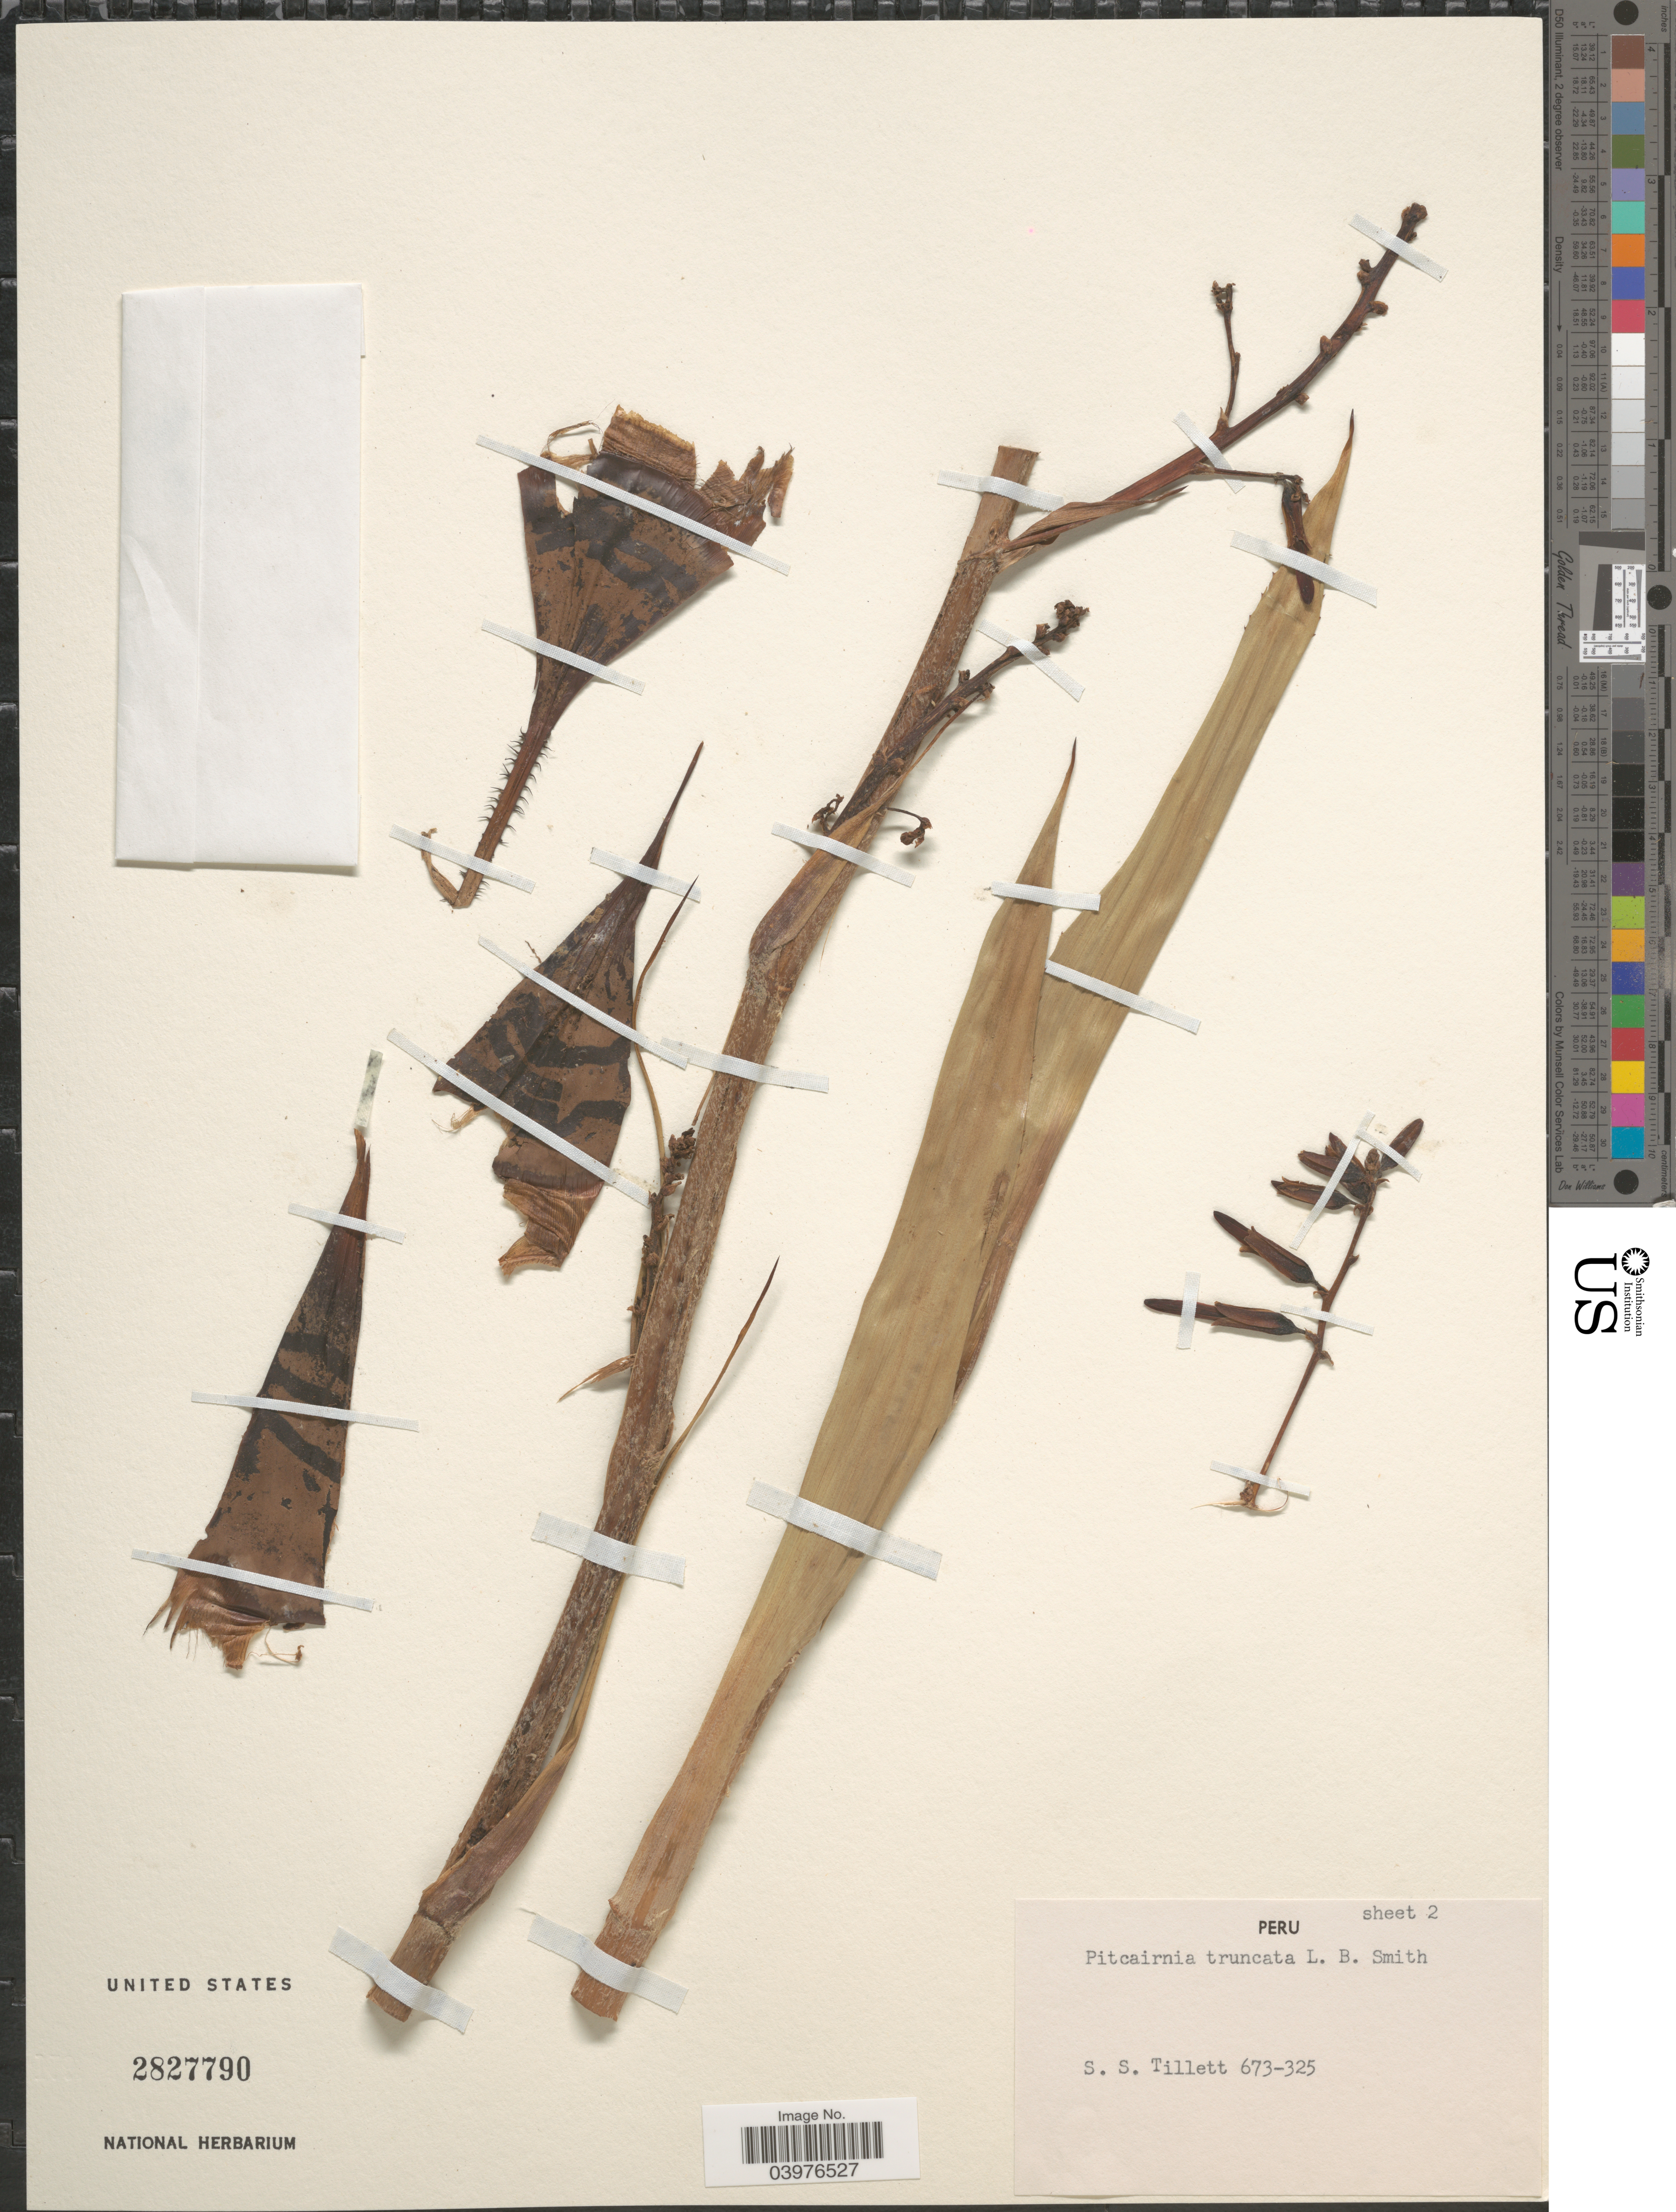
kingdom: Plantae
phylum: Tracheophyta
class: Liliopsida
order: Poales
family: Bromeliaceae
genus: Pitcairnia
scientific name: Pitcairnia truncata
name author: L.B. Sm.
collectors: S. S. Tillett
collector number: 673-325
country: Peru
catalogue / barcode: US 2827790